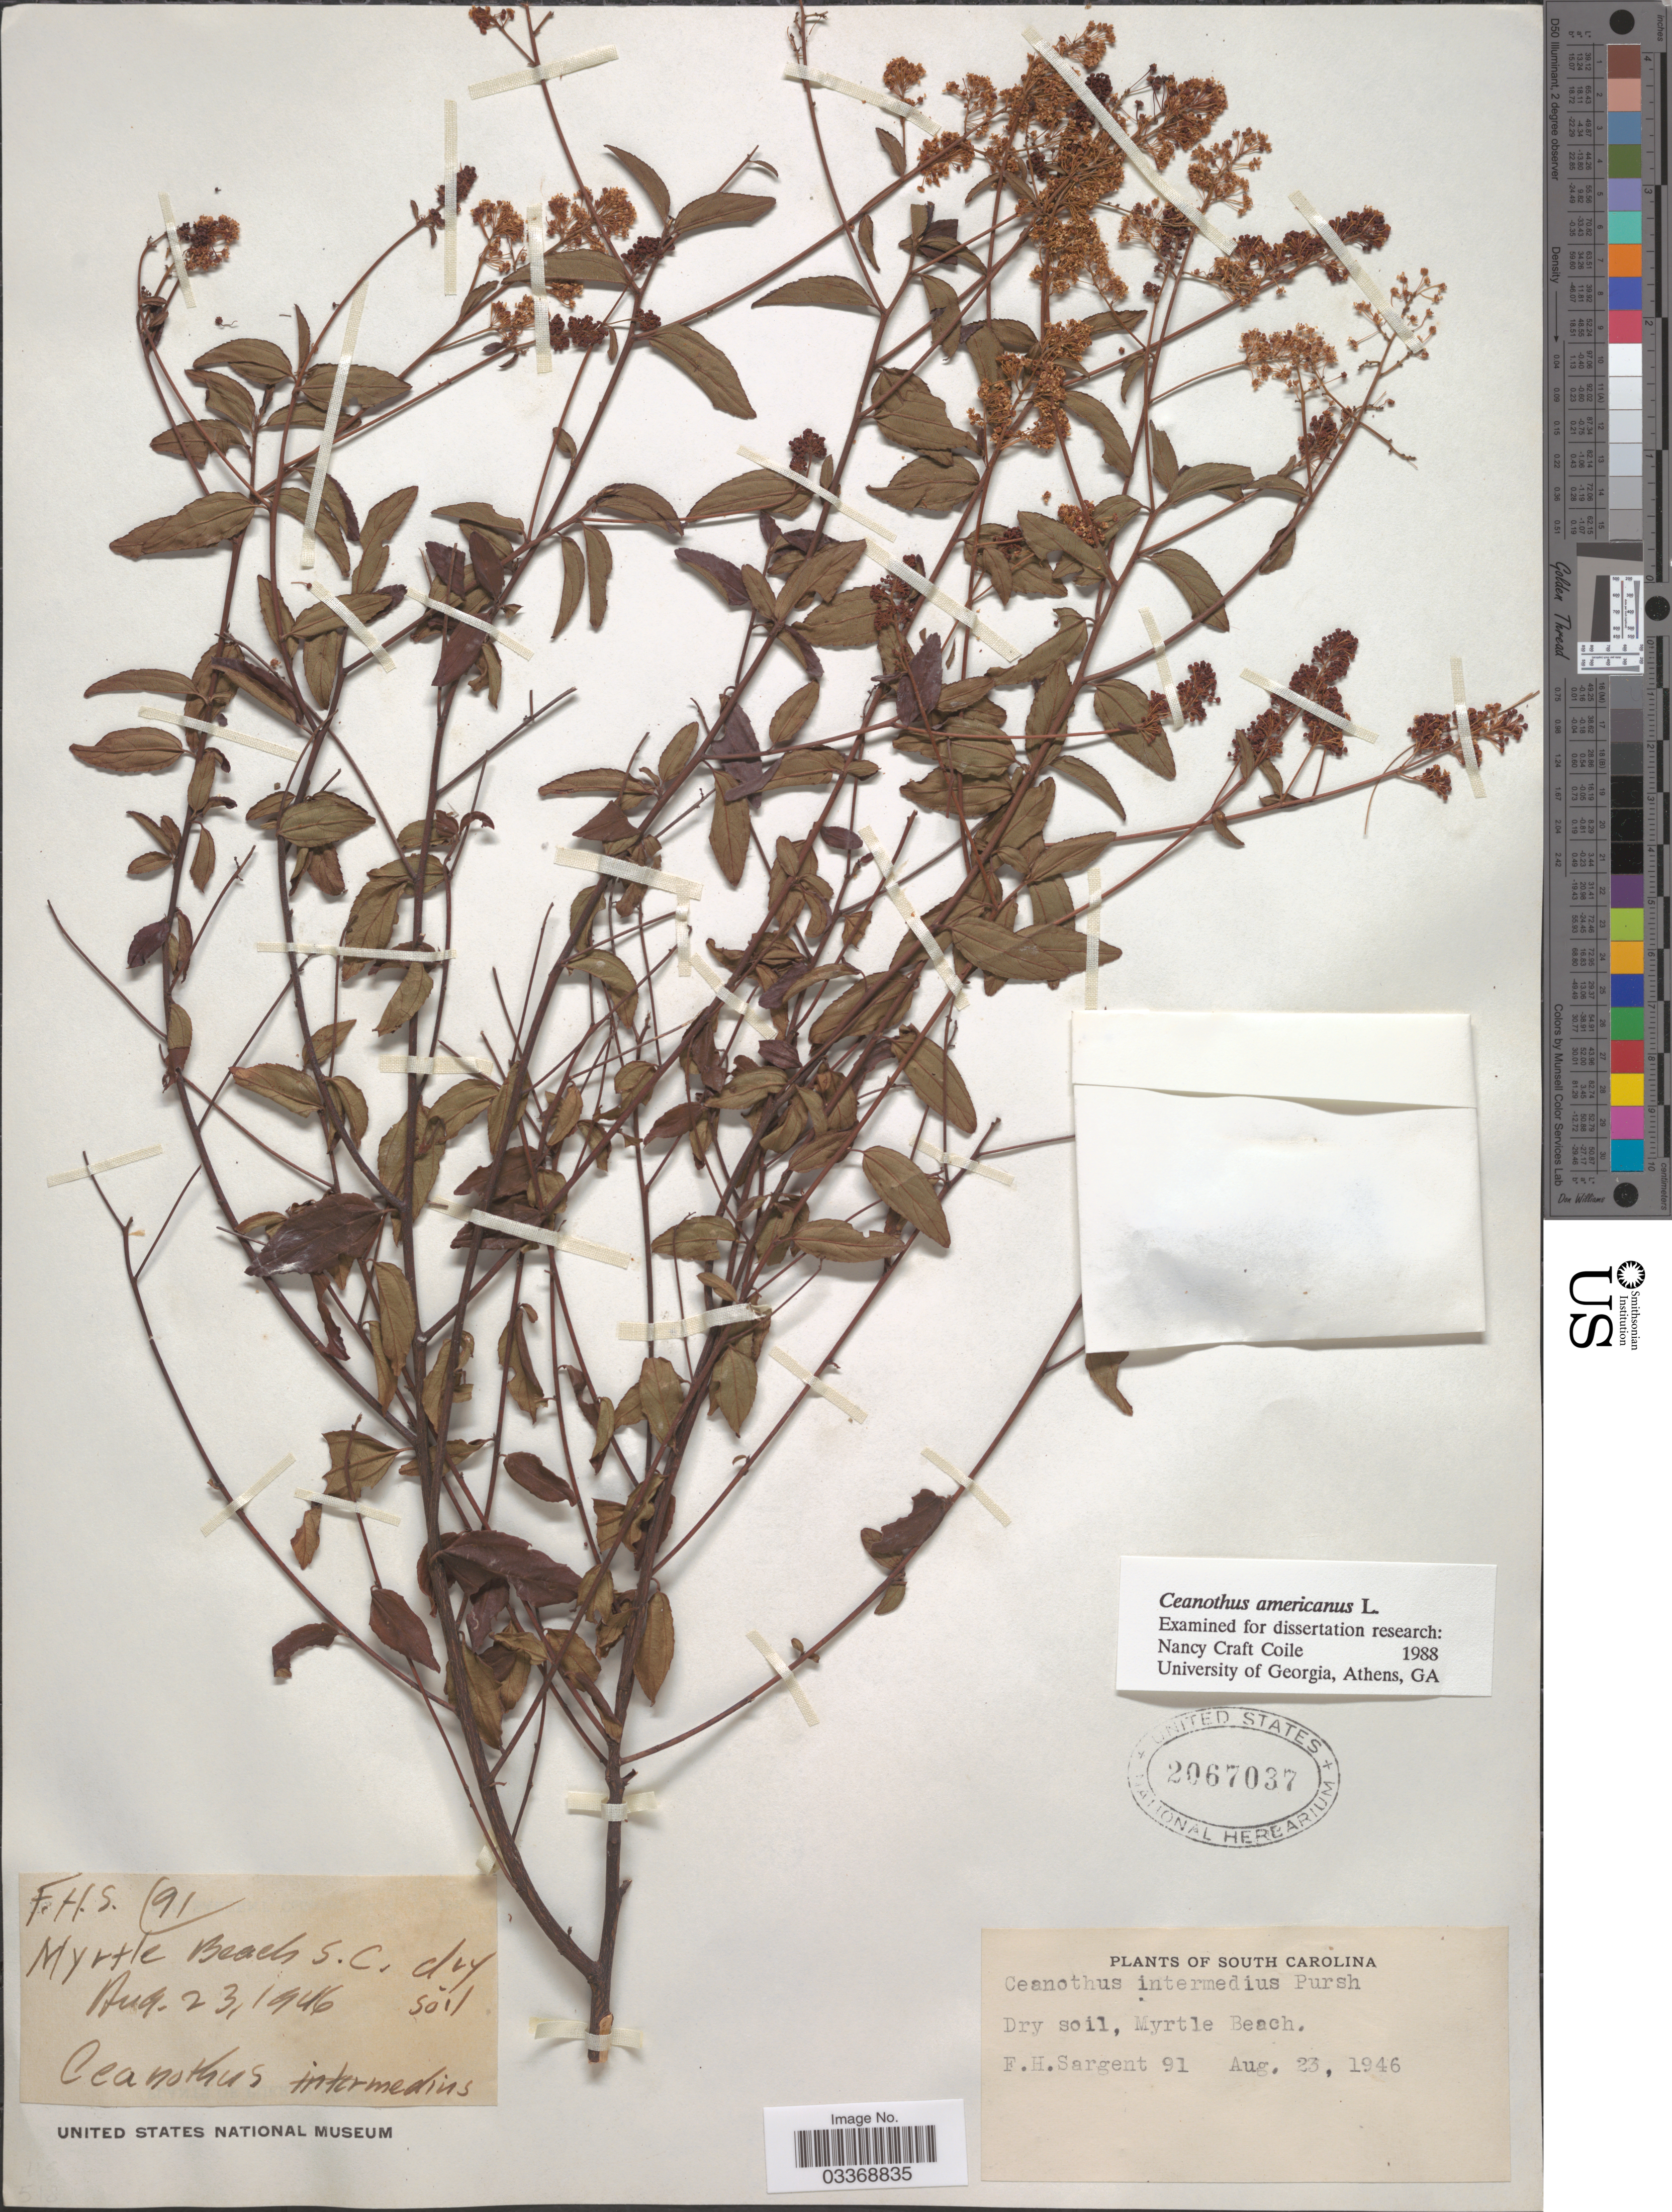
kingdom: Plantae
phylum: Tracheophyta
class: Magnoliopsida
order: Rosales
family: Rhamnaceae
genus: Ceanothus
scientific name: Ceanothus americanus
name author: L.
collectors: F. H. Sargent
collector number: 91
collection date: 1946-08-23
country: United States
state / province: South Carolina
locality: Myrtle Beach.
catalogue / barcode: US 2067037